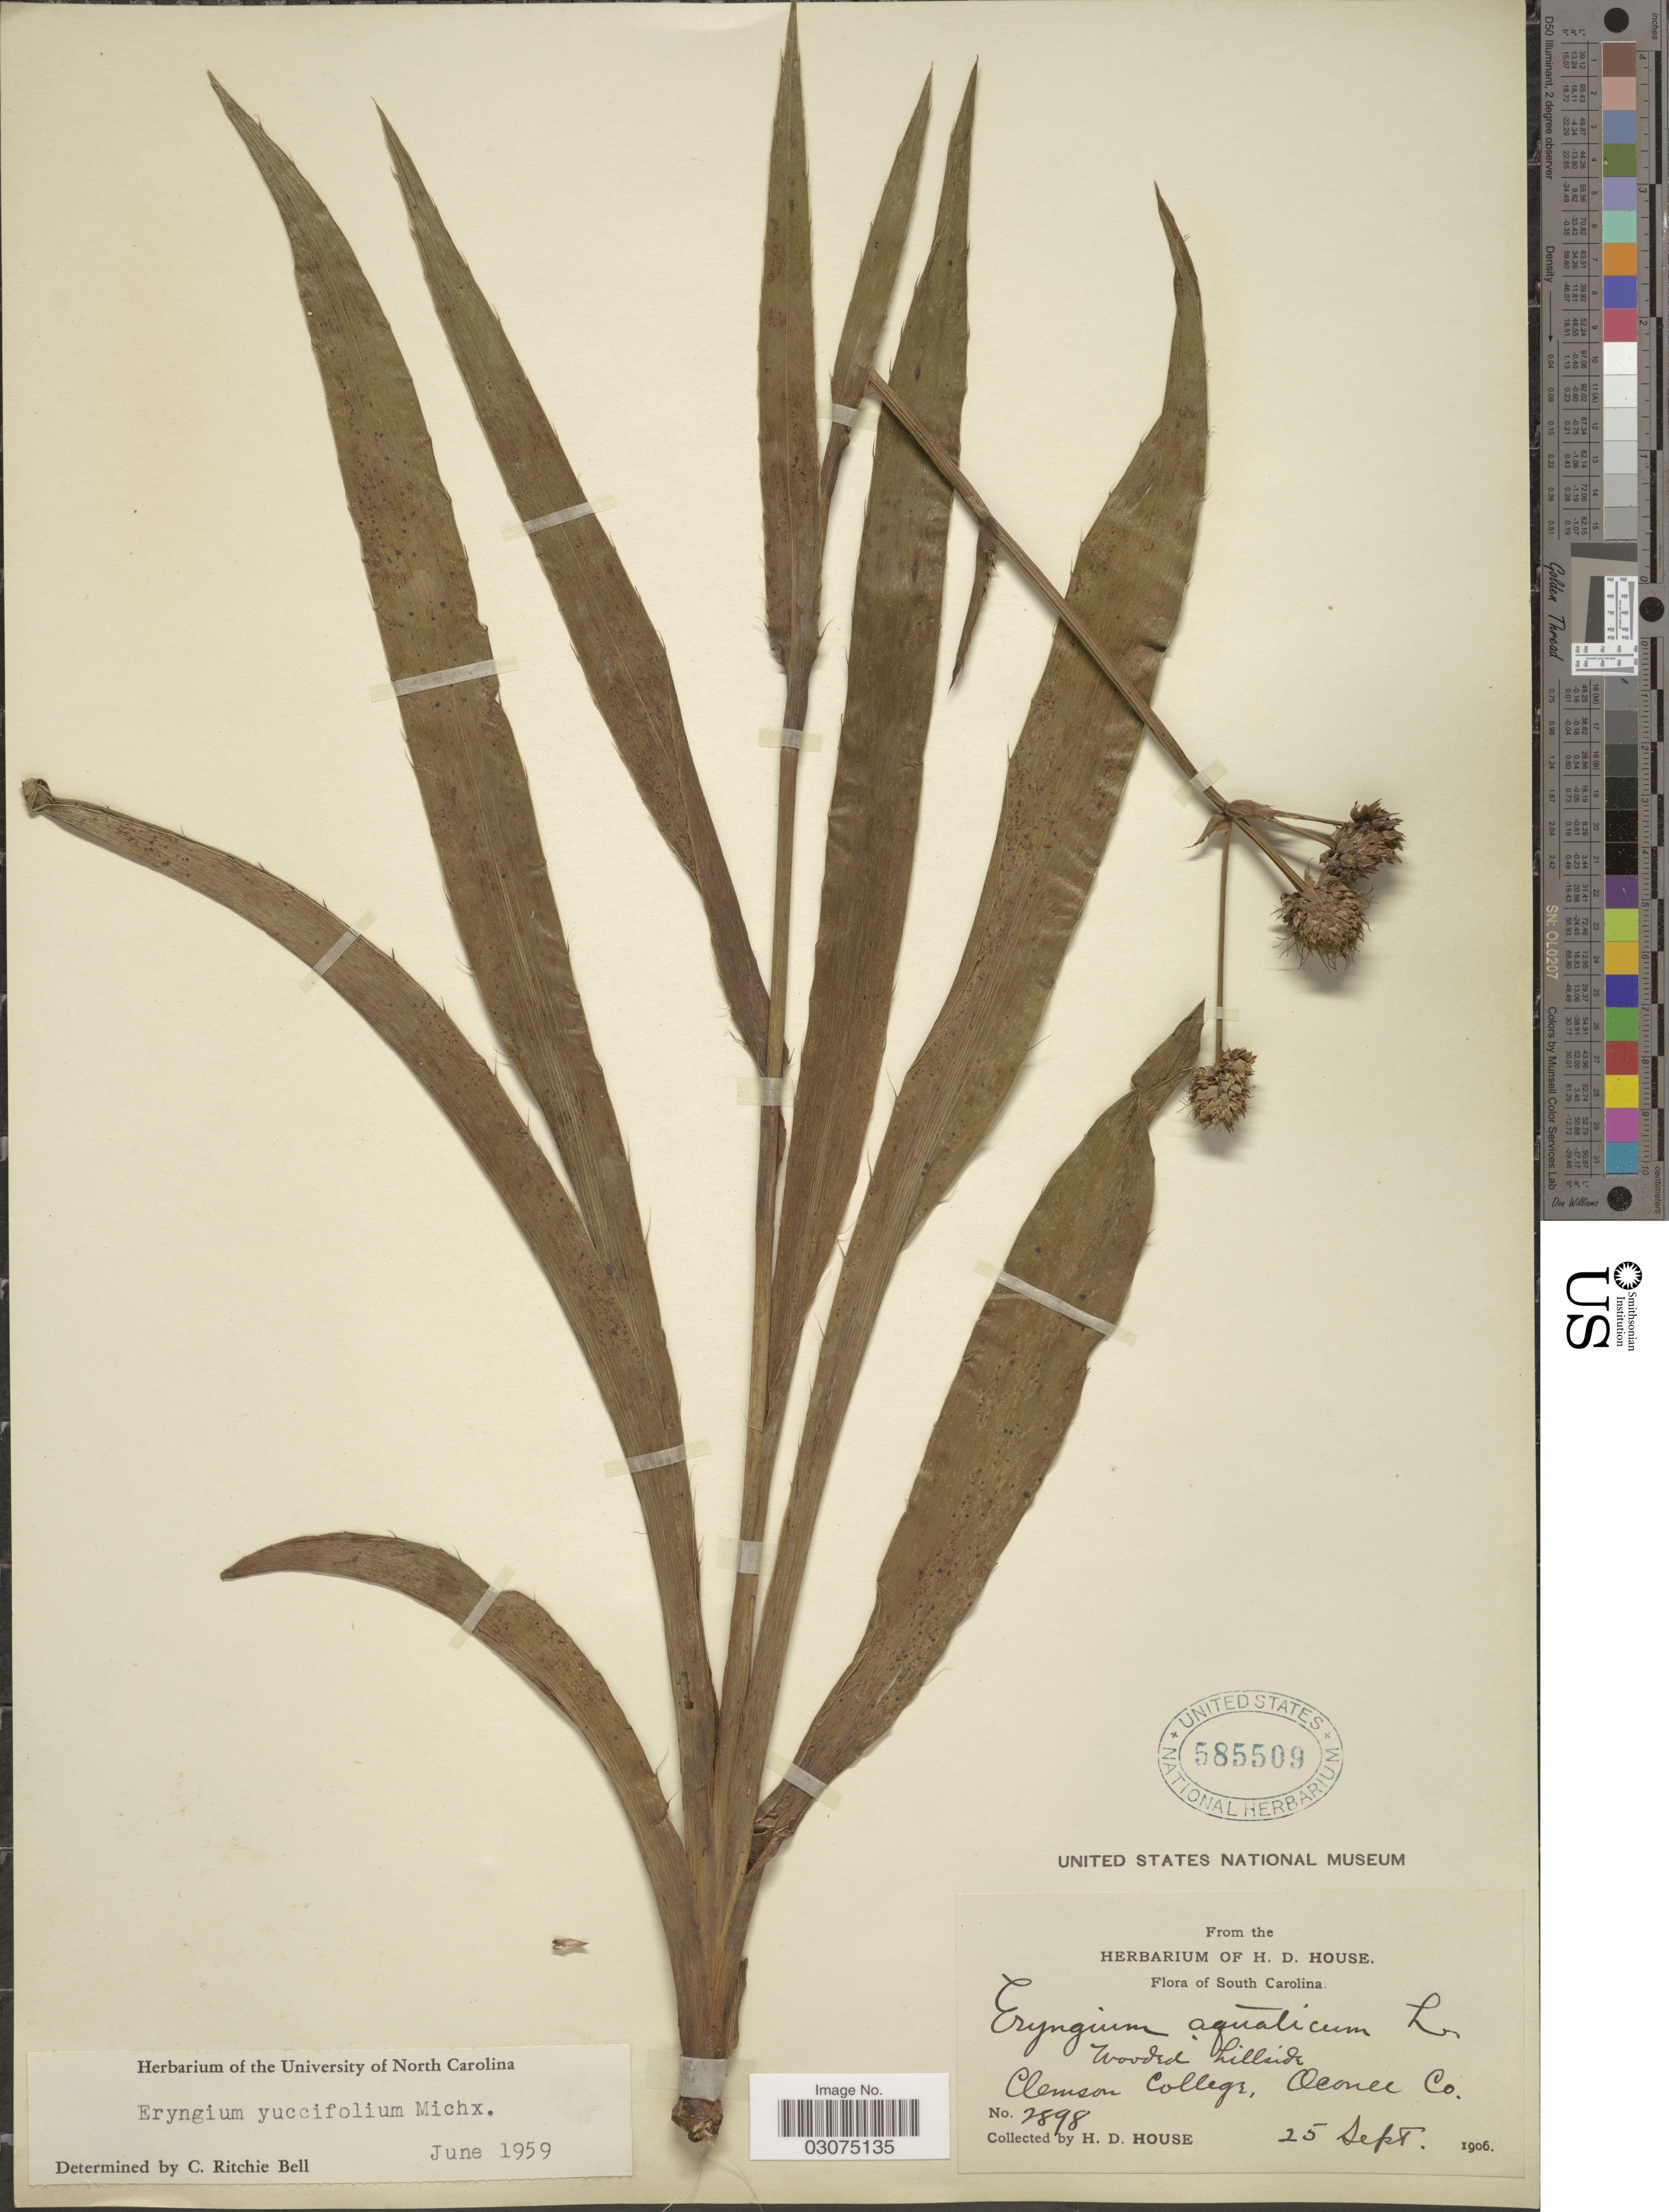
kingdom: Plantae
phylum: Tracheophyta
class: Magnoliopsida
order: Apiales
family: Apiaceae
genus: Eryngium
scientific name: Eryngium yuccifolium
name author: Michx.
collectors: H. D. House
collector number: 2898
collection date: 1906-09-25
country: United States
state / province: South Carolina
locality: Clemson College, Oconee Co.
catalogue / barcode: US 585509